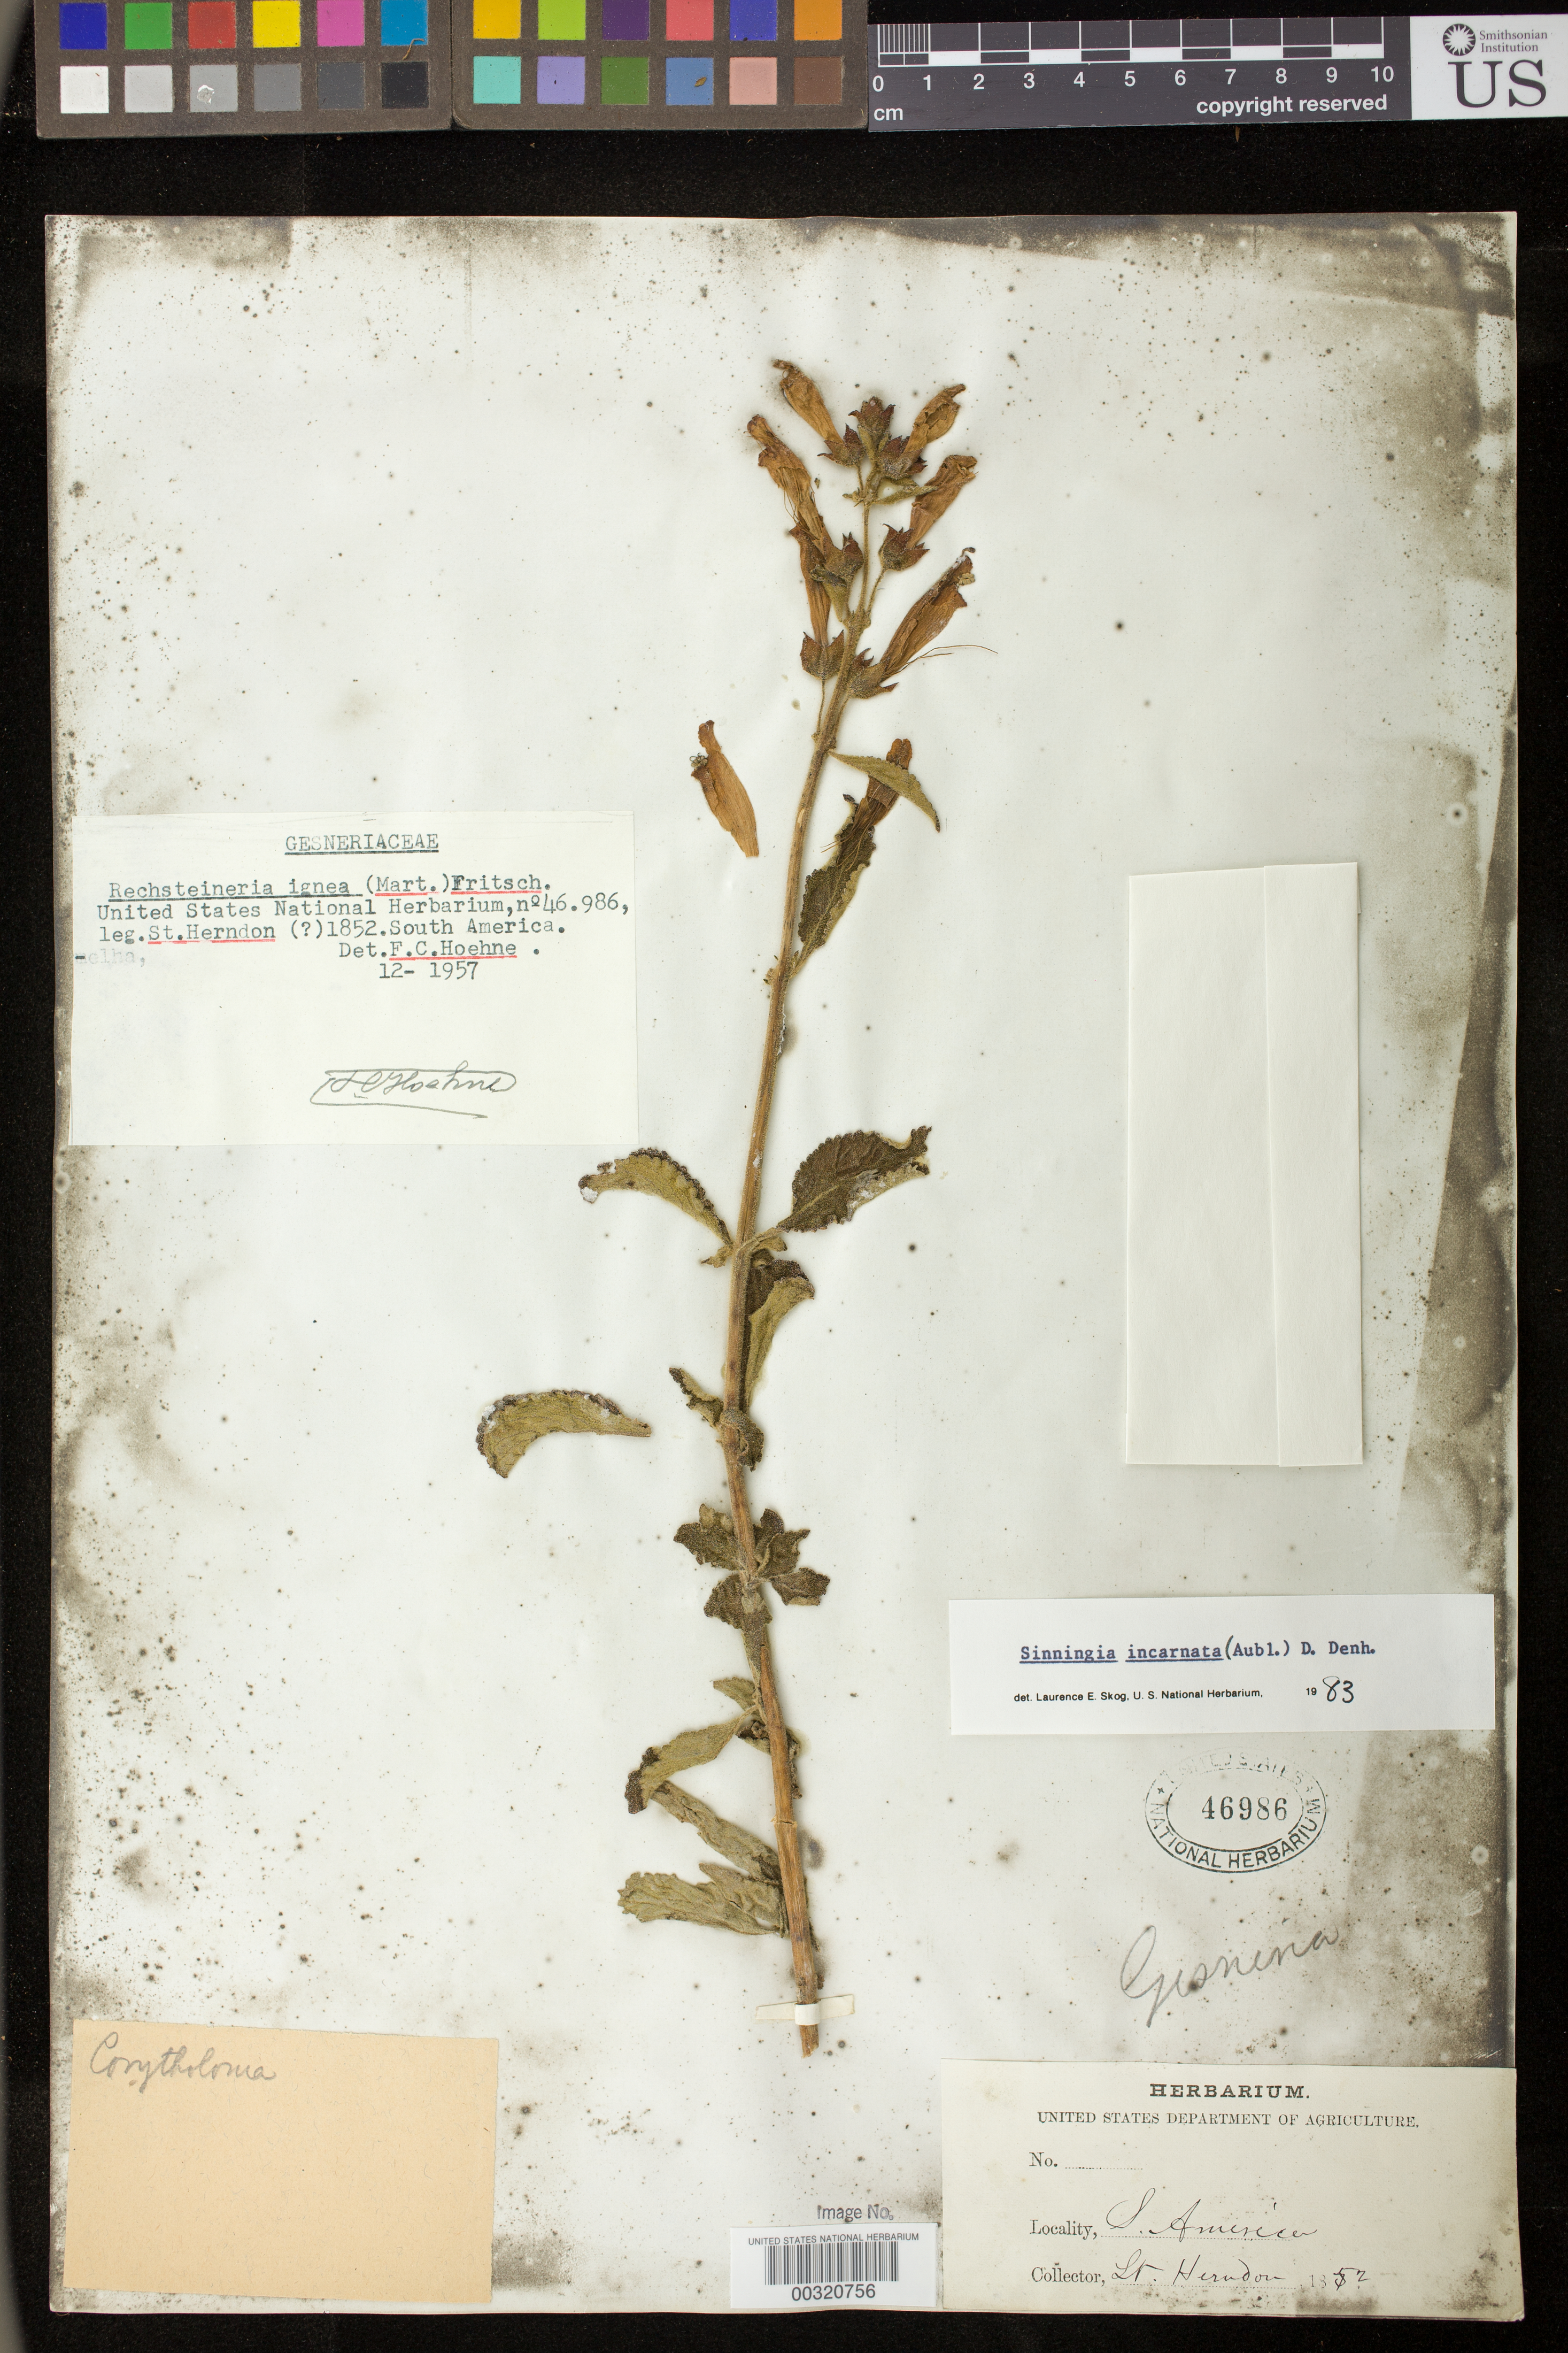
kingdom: Plantae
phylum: Tracheophyta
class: Magnoliopsida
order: Lamiales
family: Gesneriaceae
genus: Sinningia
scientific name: Sinningia incarnata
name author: (Aubl.) D.L. Denham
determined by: Skog, Laurence E.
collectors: C. Wright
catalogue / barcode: US 46986